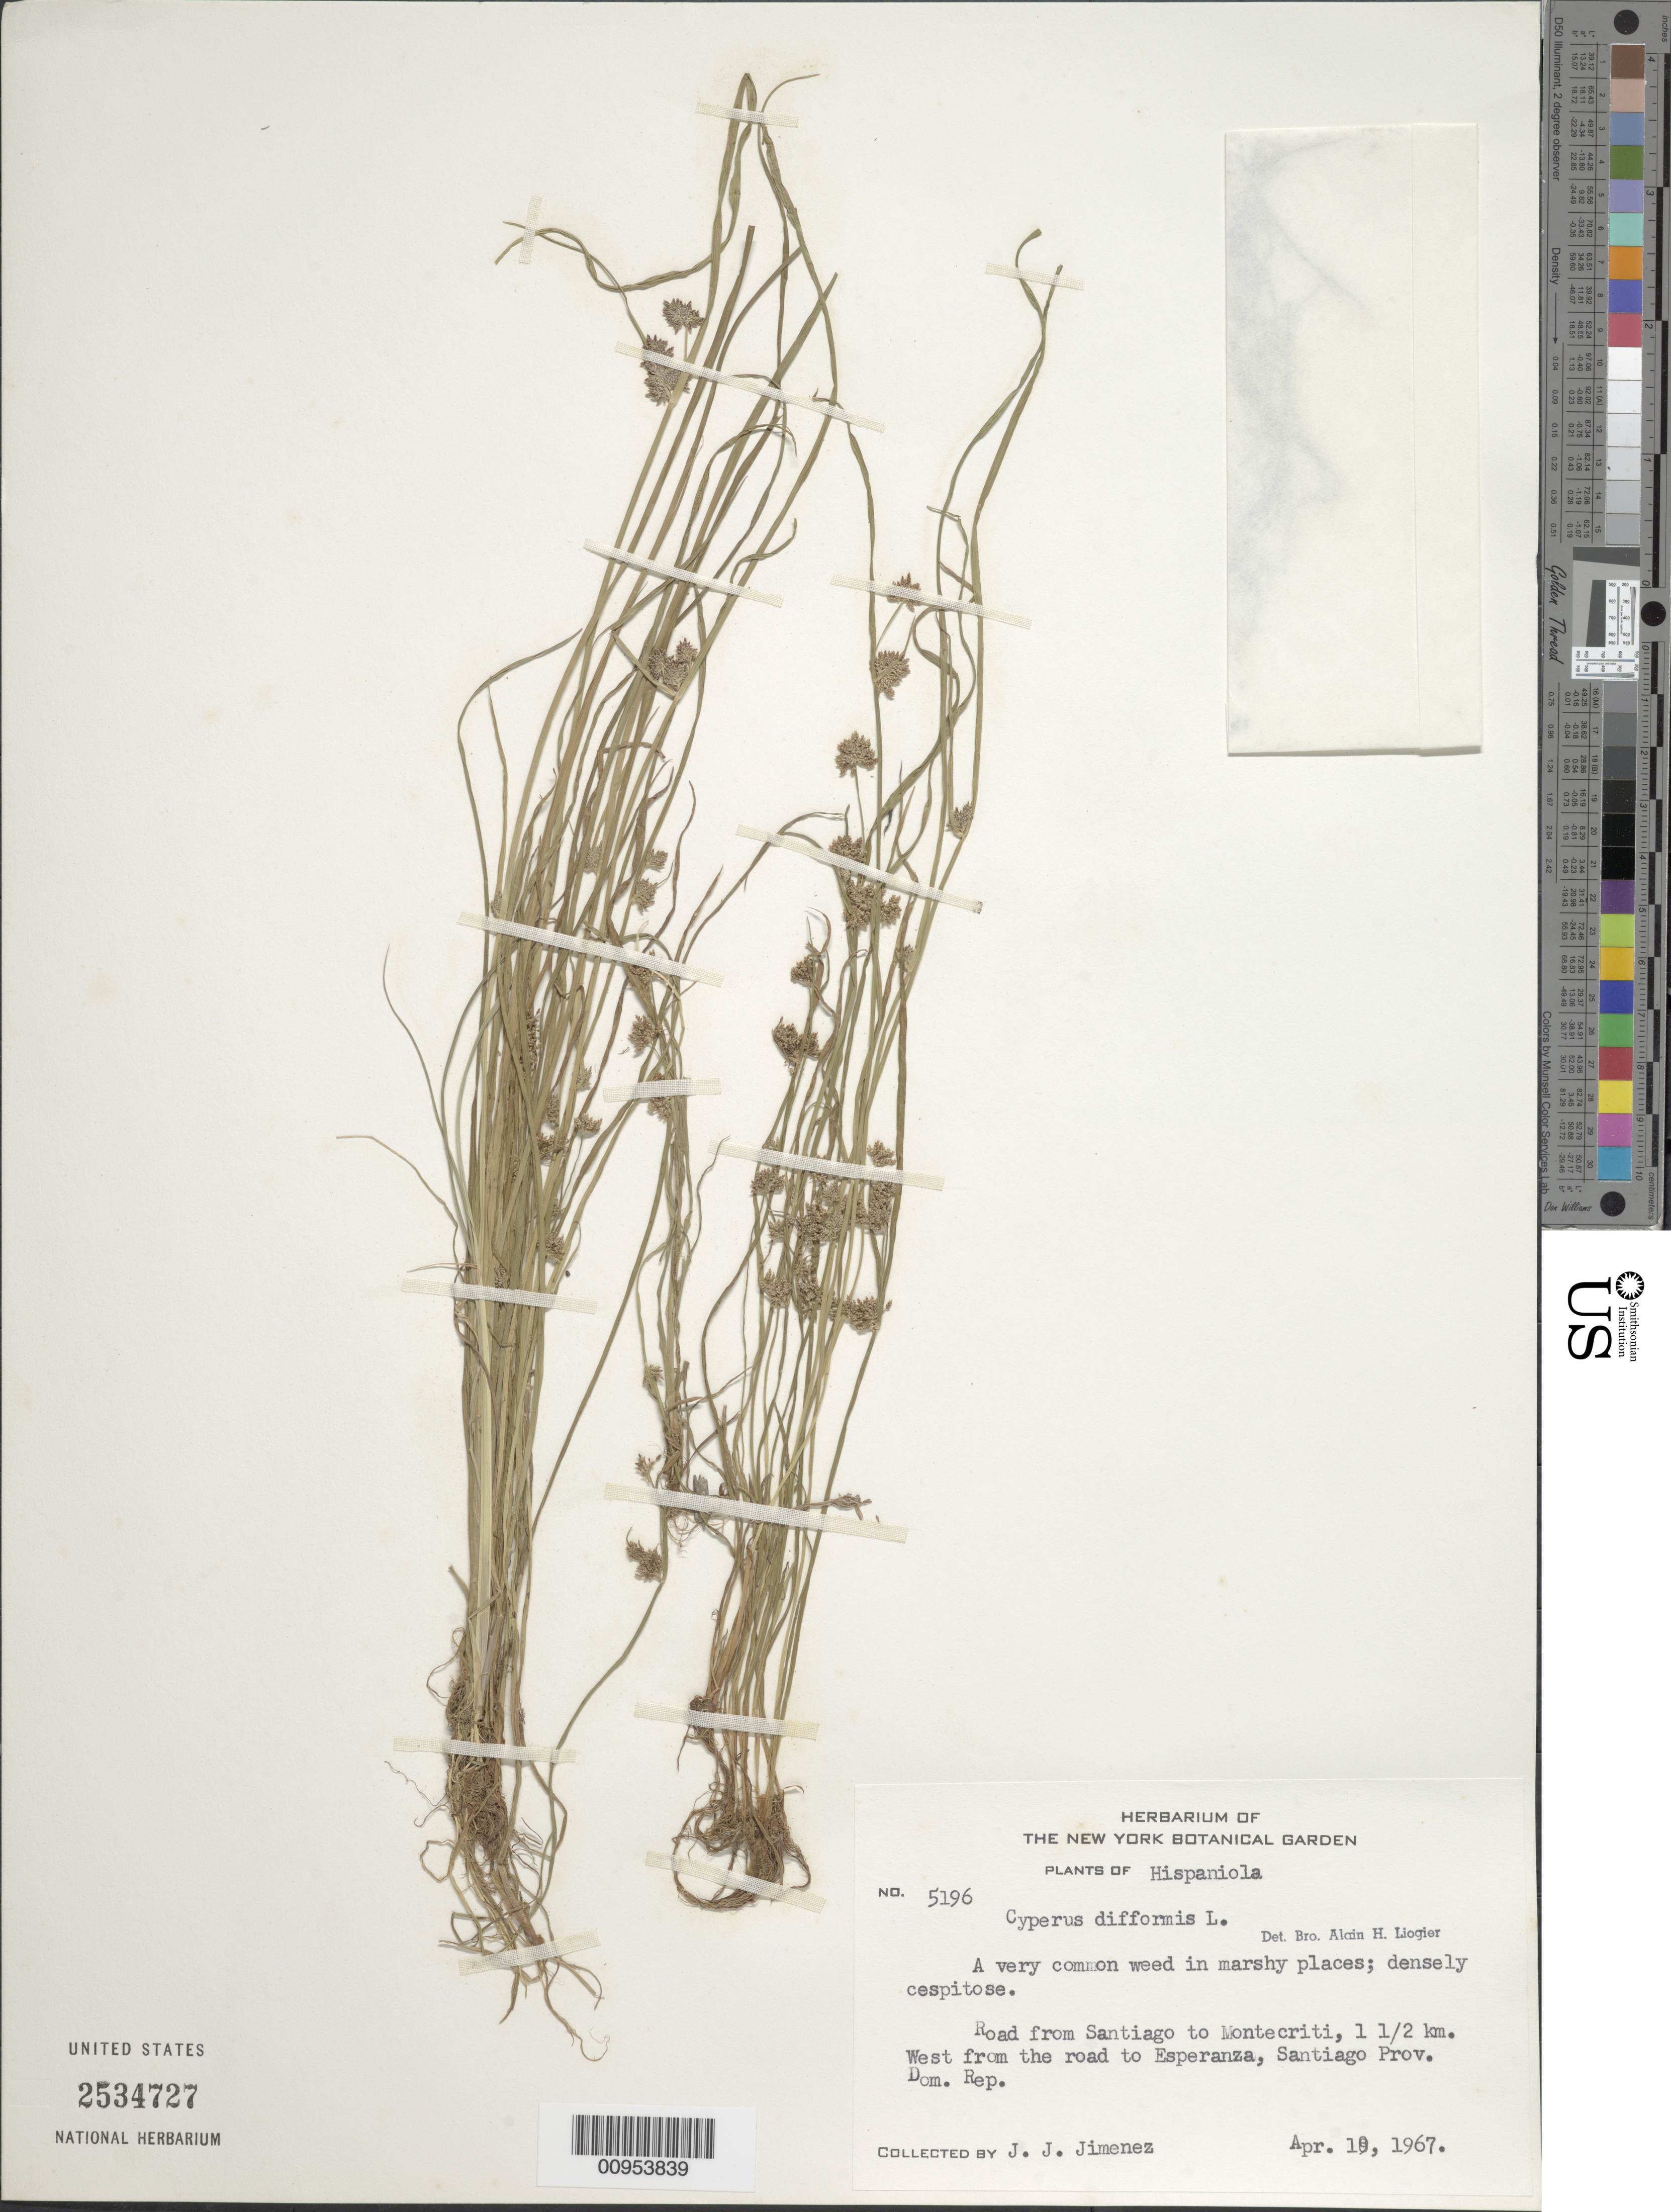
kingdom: Plantae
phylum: Tracheophyta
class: Liliopsida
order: Poales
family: Cyperaceae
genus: Cyperus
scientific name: Cyperus difformis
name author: L.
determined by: Liogier, Alain H.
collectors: J. J. Jiménez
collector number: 5196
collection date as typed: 19 Apr 1967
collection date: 1967-04-19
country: Dominican Republic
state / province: Santiago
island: Hispaniola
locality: Road from Santiago to Montecristi, 1 1/2 km W from the road to Esperanza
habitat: In marshy places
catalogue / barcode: US 2534727